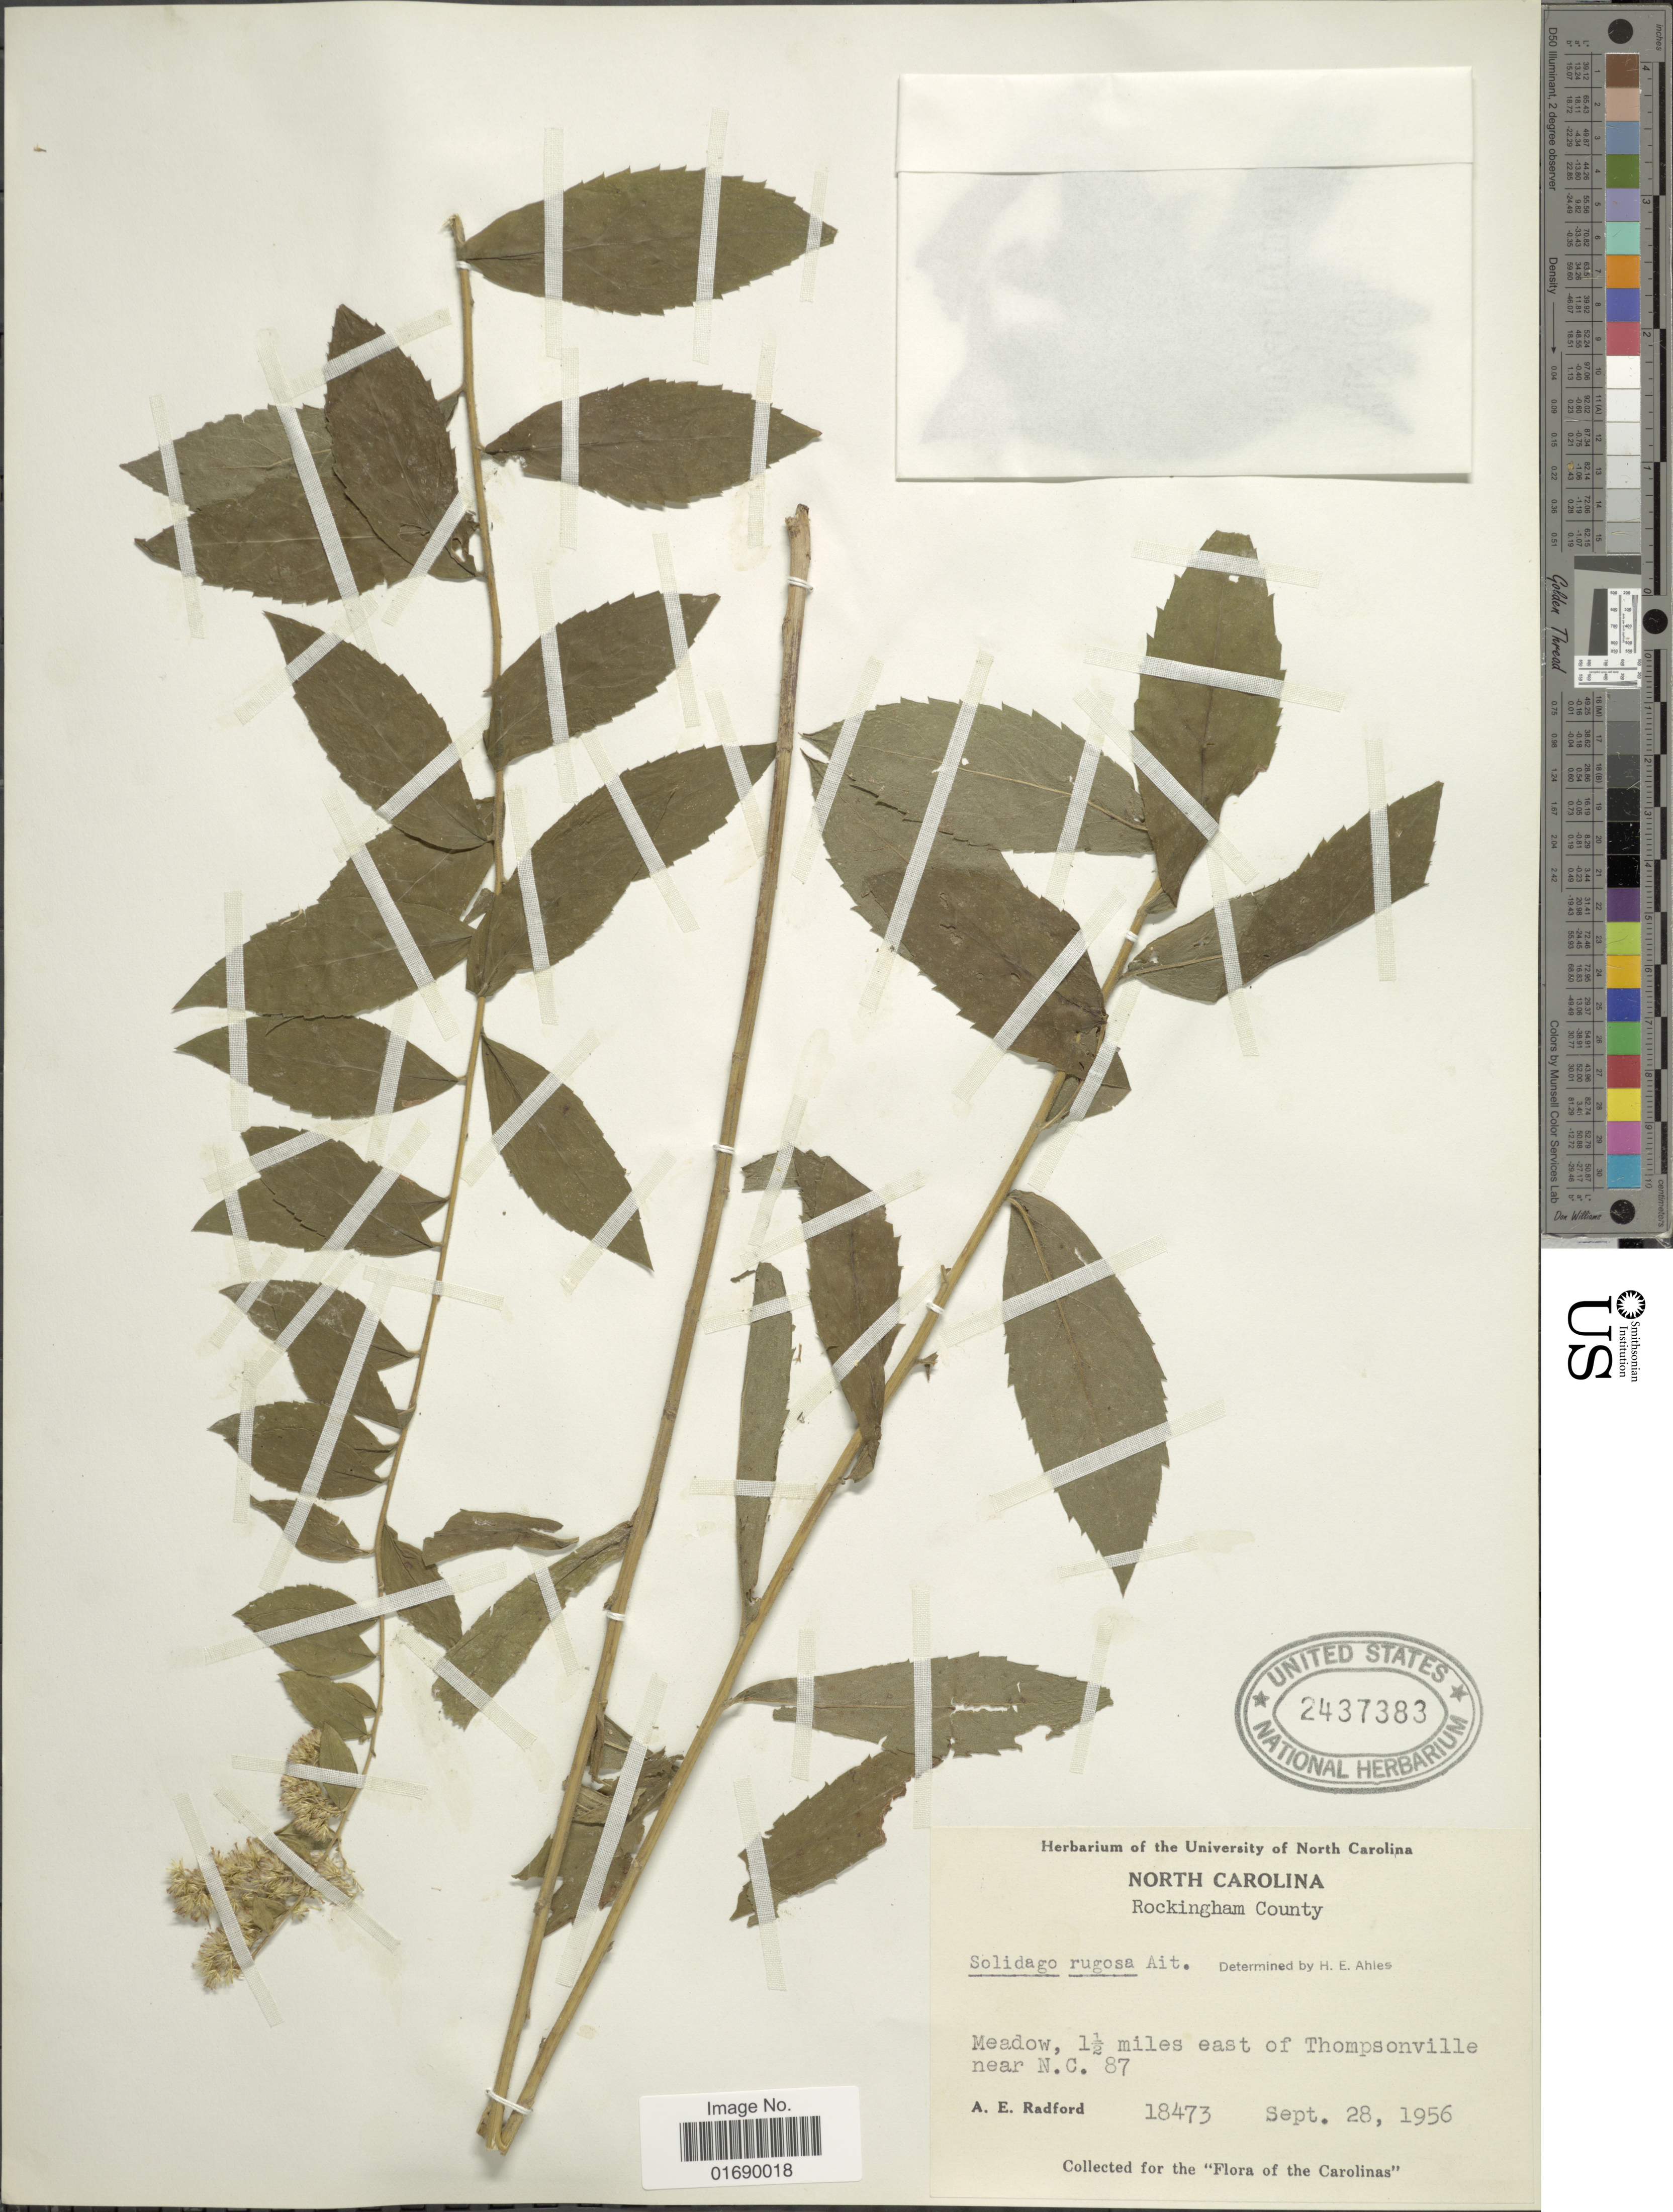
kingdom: Plantae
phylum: Tracheophyta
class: Magnoliopsida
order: Asterales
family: Asteraceae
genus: Solidago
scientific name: Solidago rugosa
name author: Mill.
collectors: A. E. Radford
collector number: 18473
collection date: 1956-09-28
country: United States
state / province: North Carolina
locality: Rockingham County, Meadow, 1½ miles east of Thompsonville near N.C. 87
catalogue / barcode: US 2437383